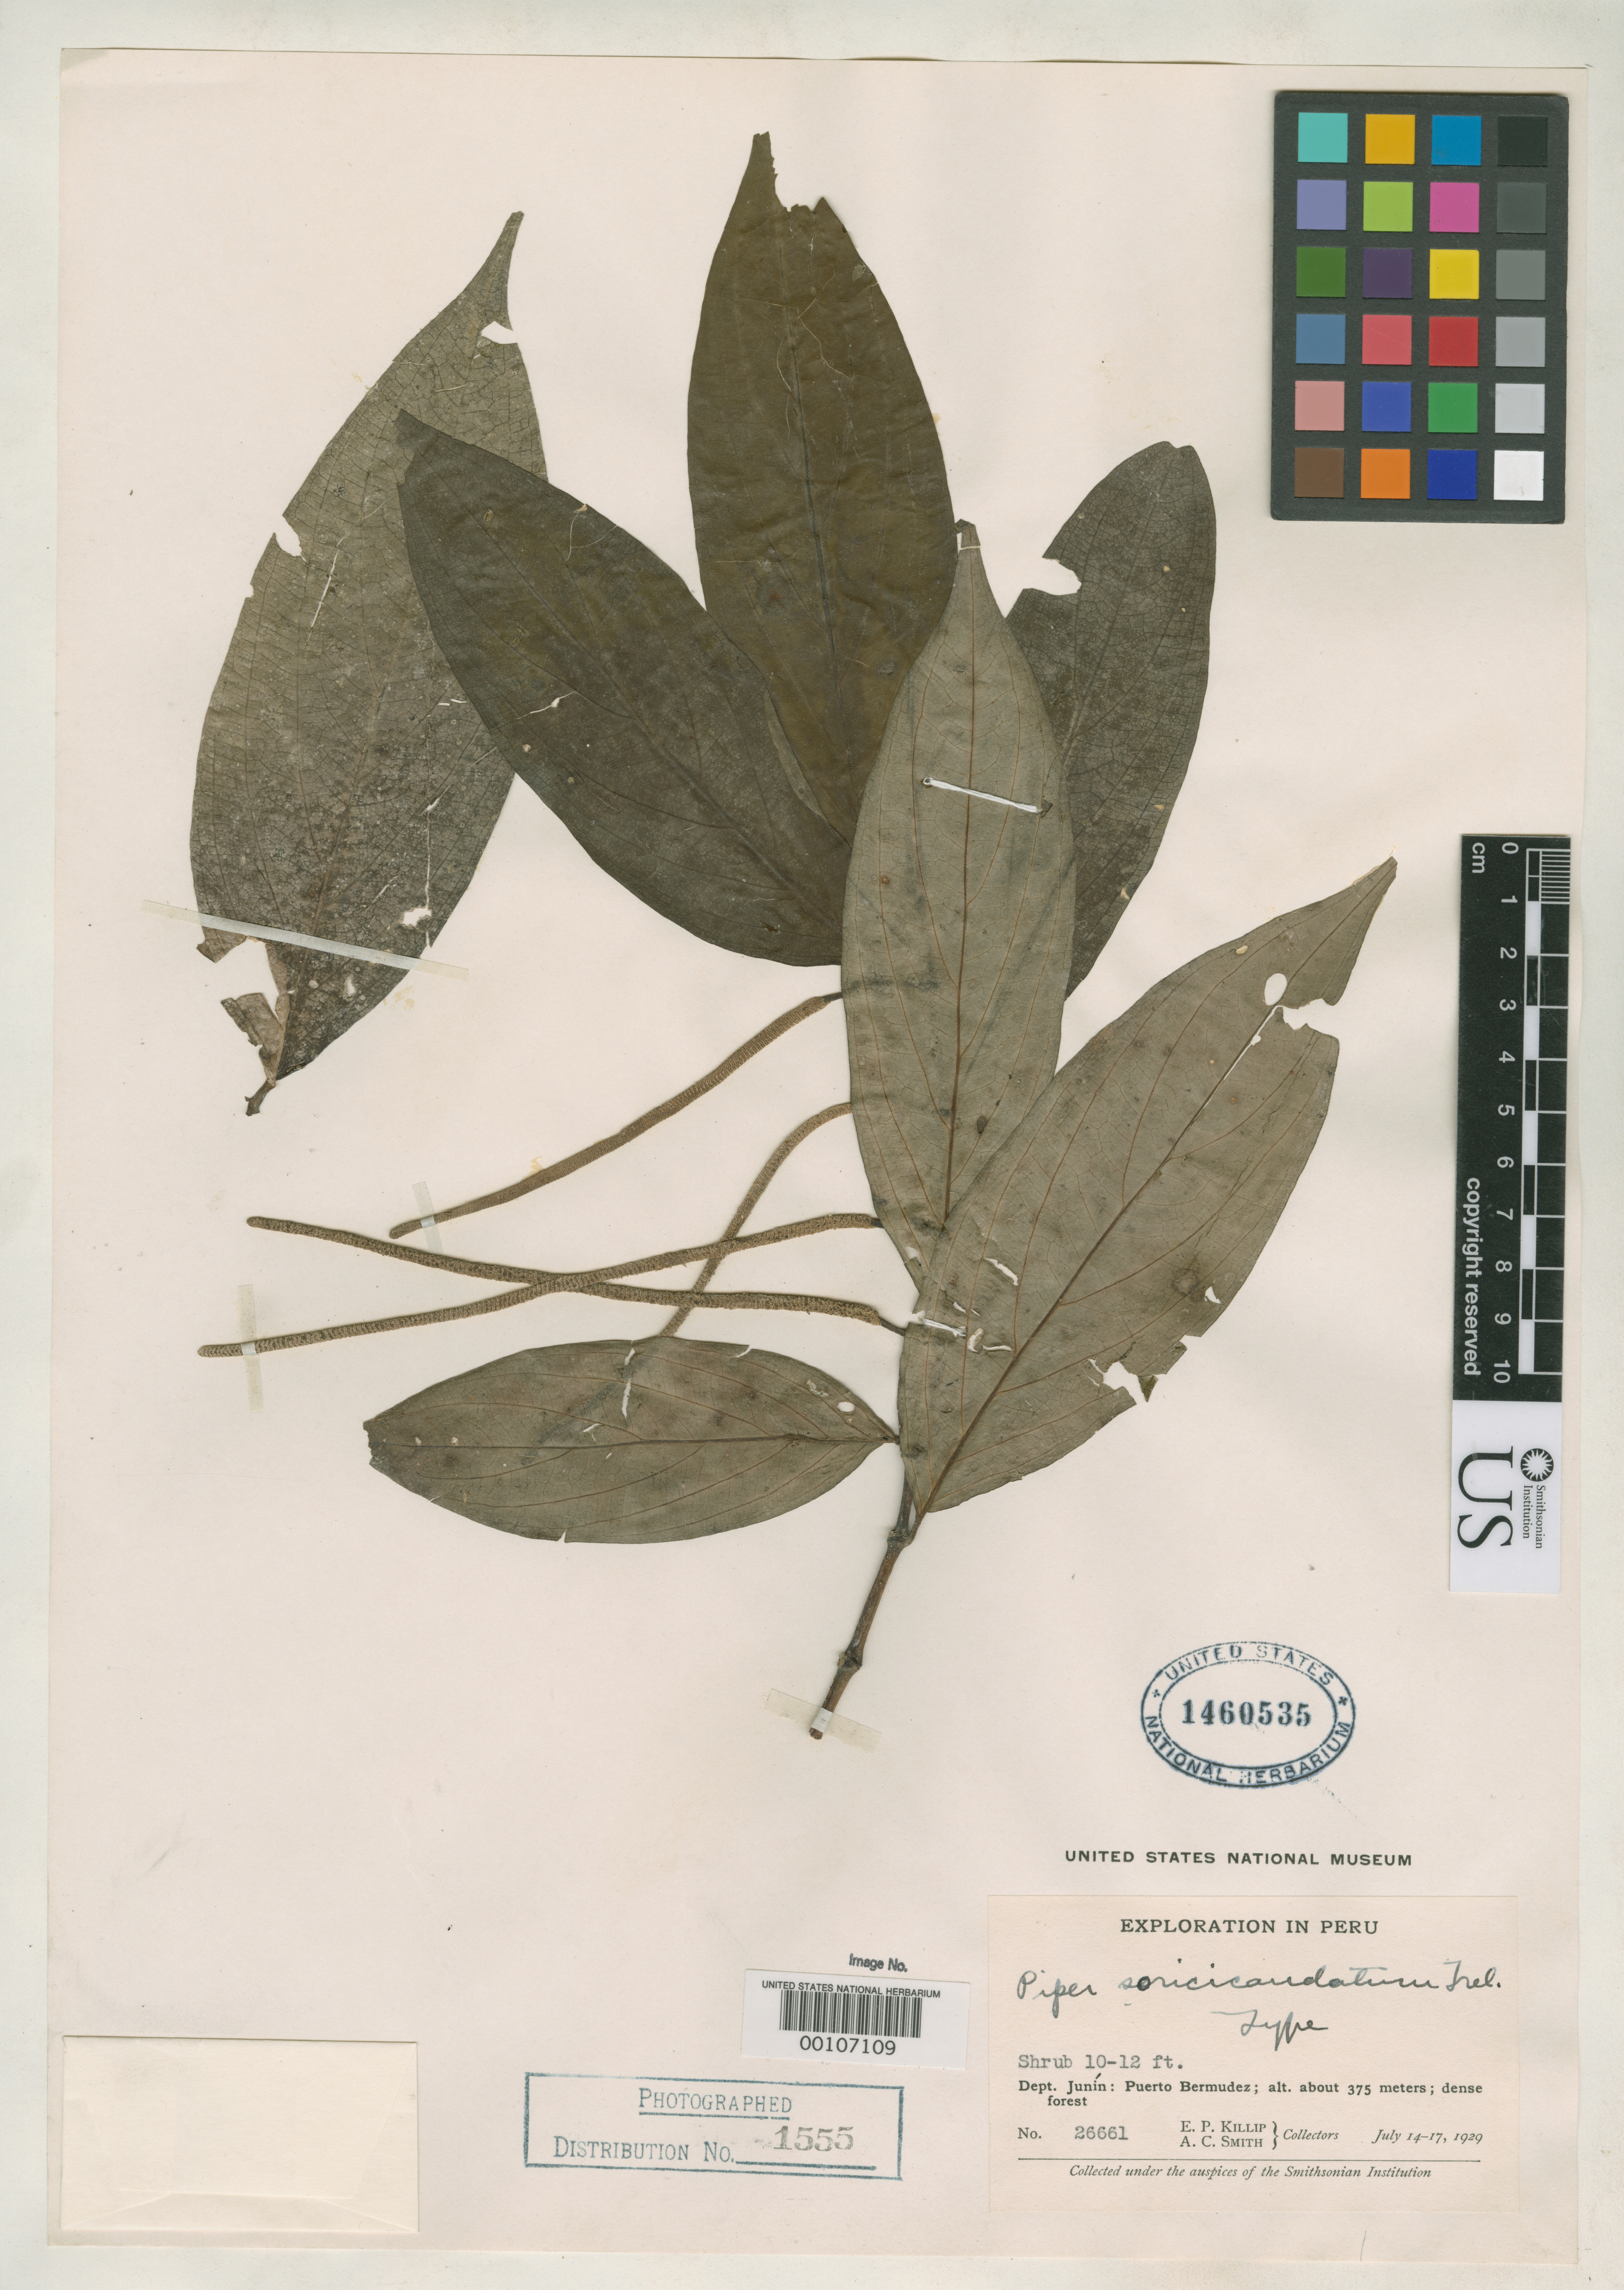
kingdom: Plantae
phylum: Tracheophyta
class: Magnoliopsida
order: Piperales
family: Piperaceae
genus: Piper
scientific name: Piper sorcicaudatum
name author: Trel. in J.F. Macbr.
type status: Holotype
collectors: E. P. Killip & A. C. Smith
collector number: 26661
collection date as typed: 14 Jul 1929 to 17 Jul 1929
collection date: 1929-07-14/1929-07-17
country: Peru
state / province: Junín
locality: Puerto Bermudez.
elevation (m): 375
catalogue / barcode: US 1460535